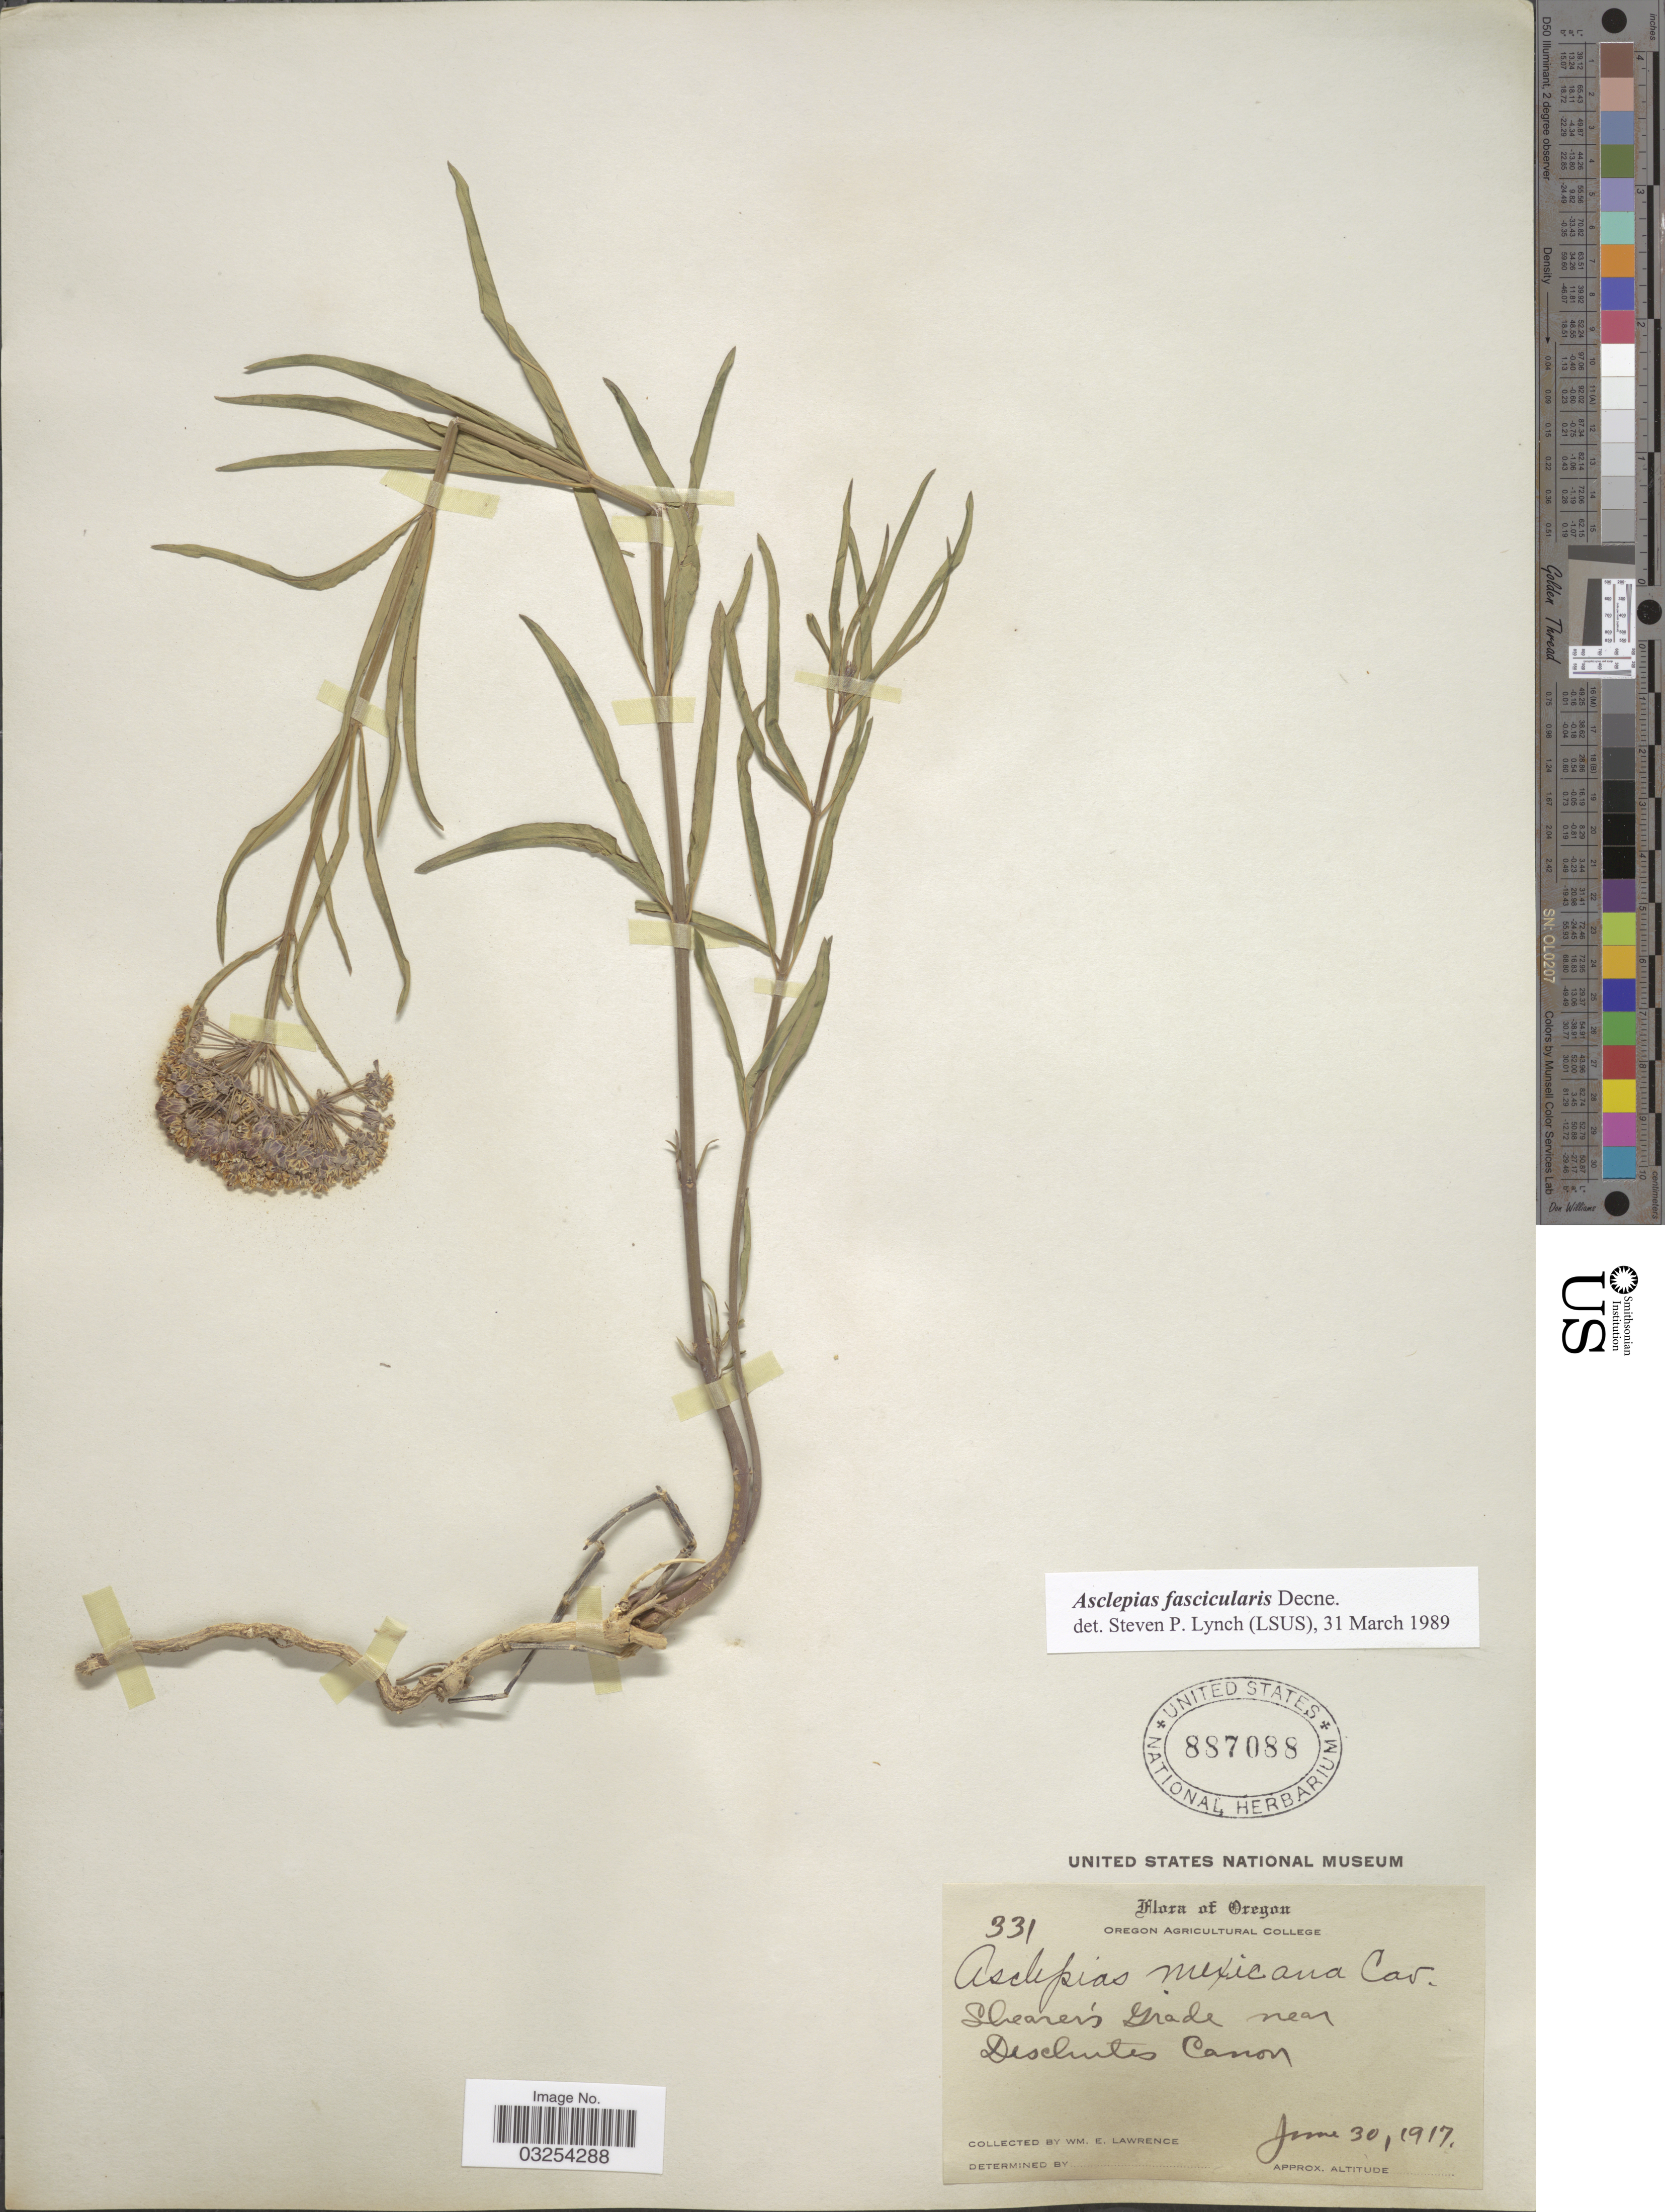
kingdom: Plantae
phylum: Tracheophyta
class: Magnoliopsida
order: Gentianales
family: Apocynaceae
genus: Asclepias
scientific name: Asclepias fascicularis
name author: Decne.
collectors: W. Lawrence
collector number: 331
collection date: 1917-06-30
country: United States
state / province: Oregon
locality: Shearer's Grade near Deschutes Canon.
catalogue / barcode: US 887088